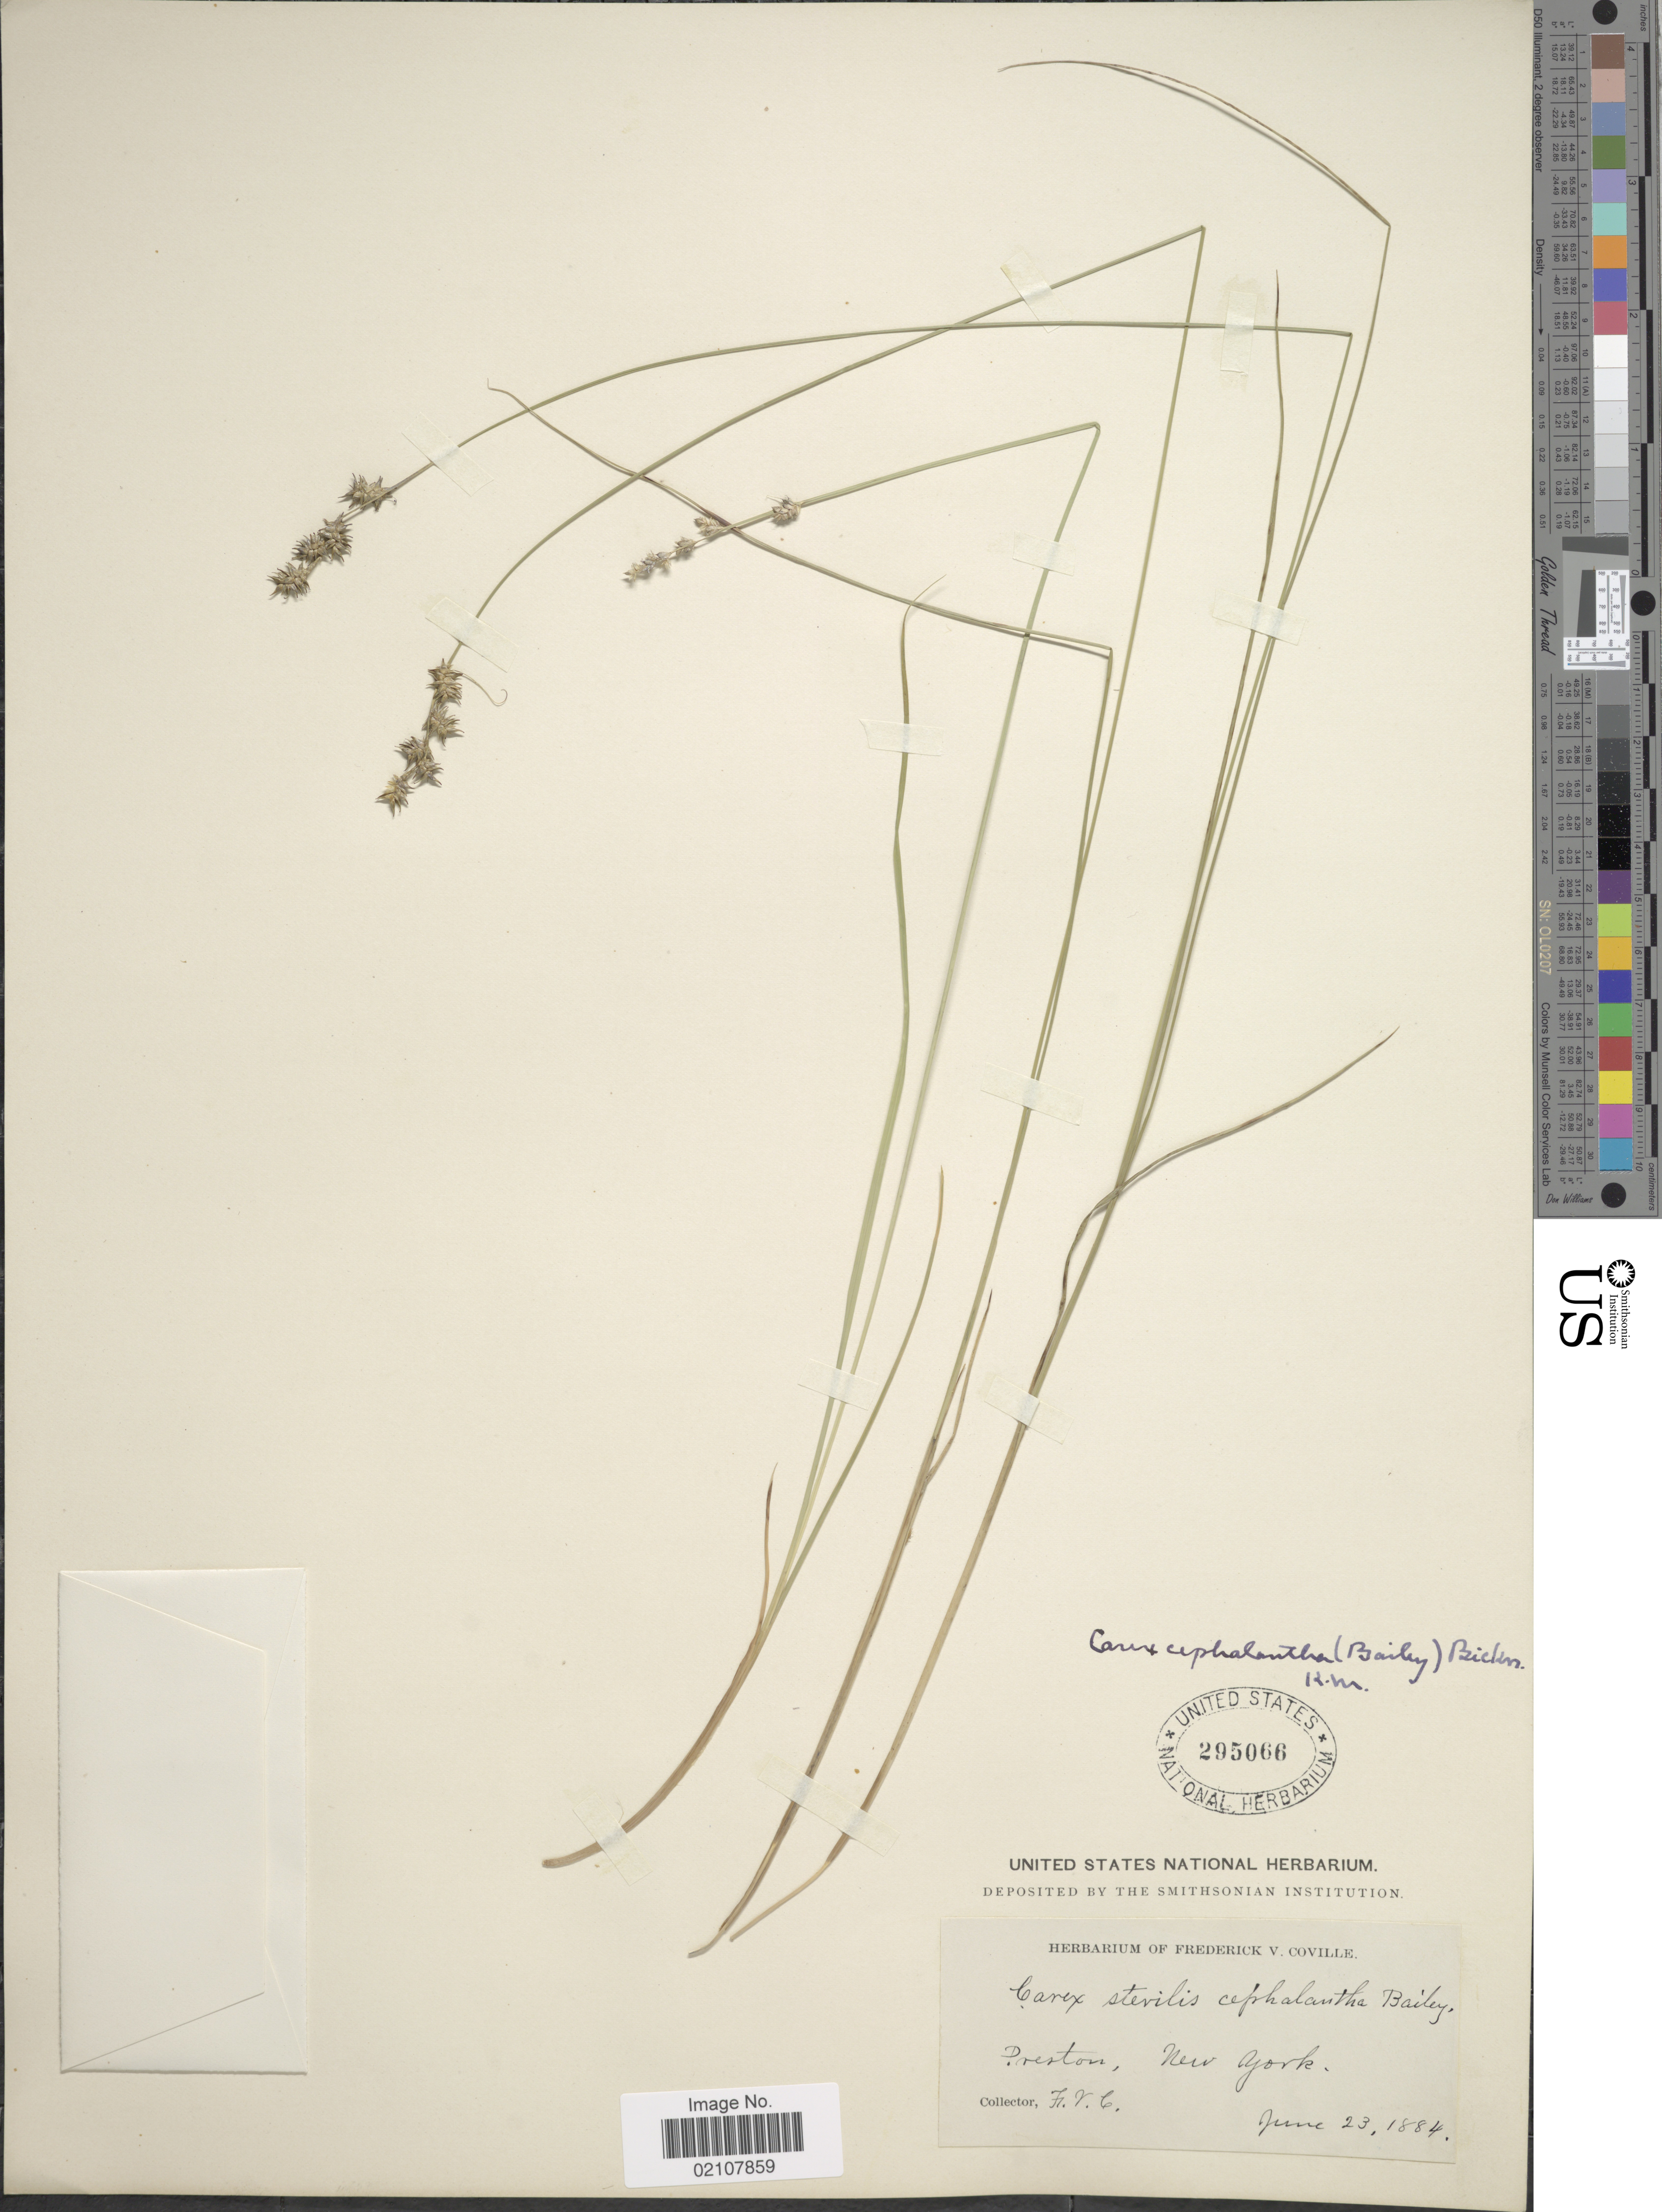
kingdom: Plantae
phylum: Tracheophyta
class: Liliopsida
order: Poales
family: Cyperaceae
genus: Carex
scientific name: Carex echinata subsp. echinata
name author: Murray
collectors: F. V. Coville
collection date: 1884-06-23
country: United States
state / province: New York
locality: Preston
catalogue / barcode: US 295066